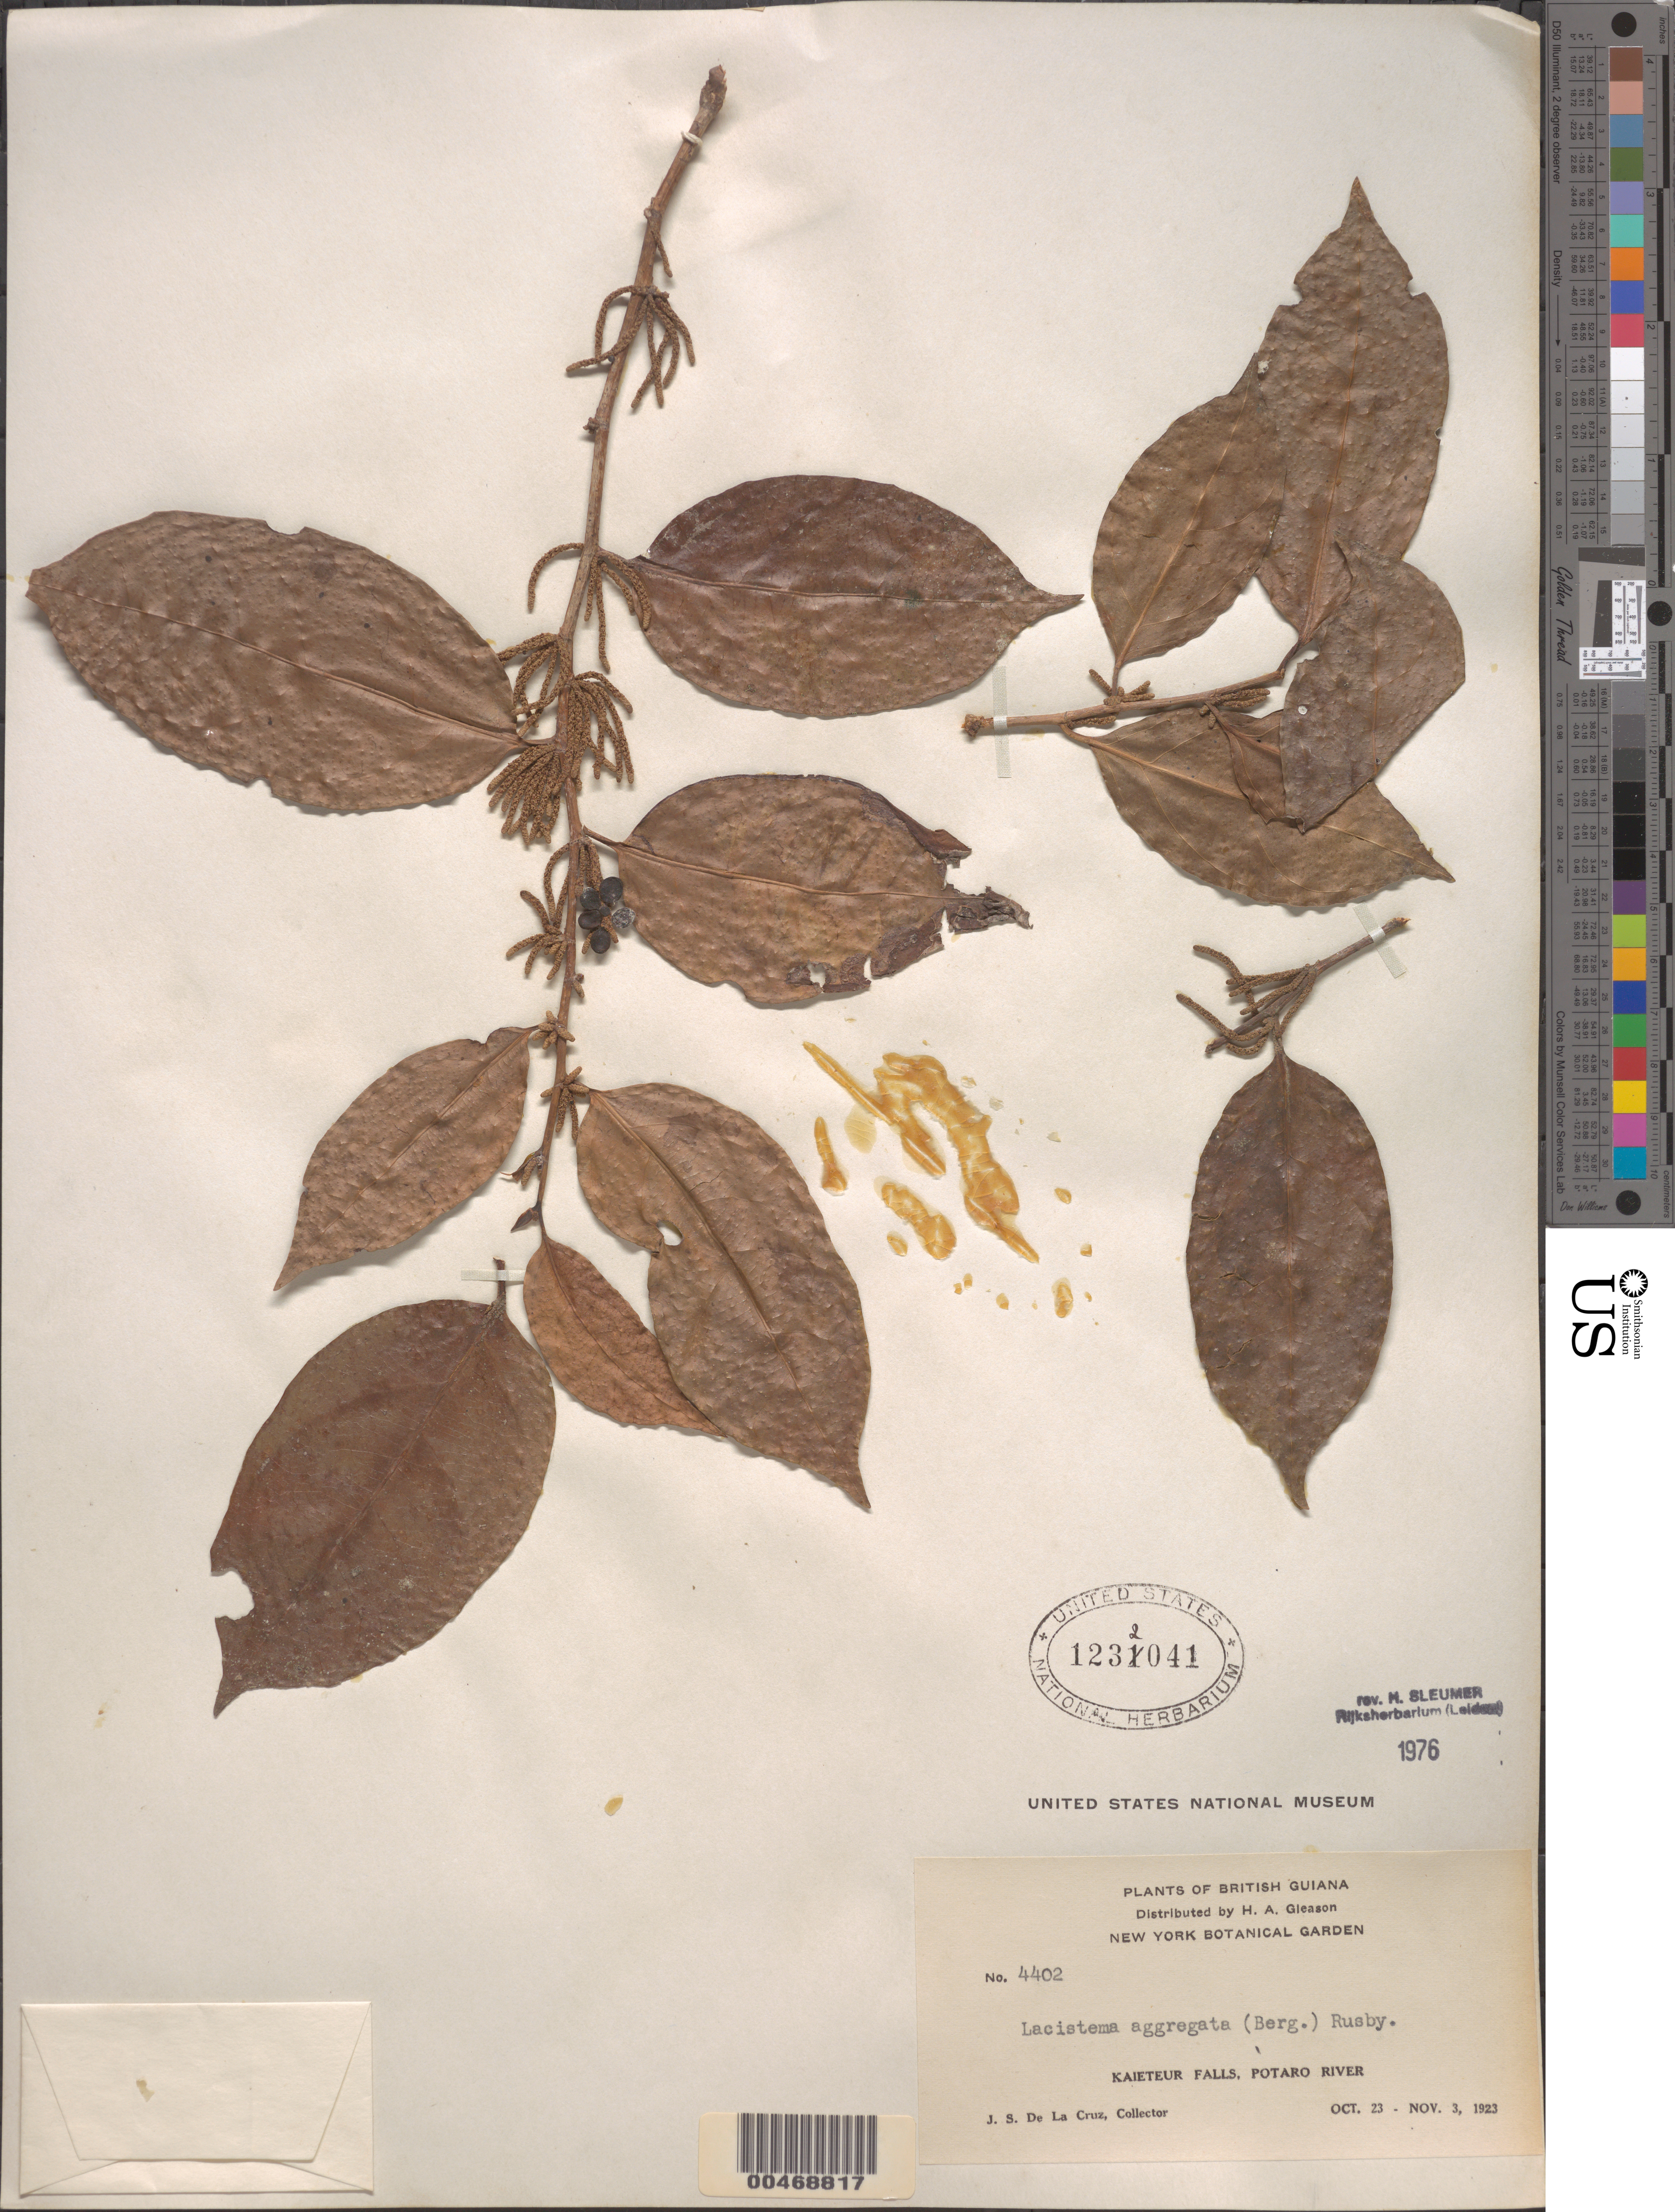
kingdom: Plantae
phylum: Tracheophyta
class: Magnoliopsida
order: Malpighiales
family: Lacistemataceae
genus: Lacistema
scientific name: Lacistema aggregatum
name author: (P.J. Bergius) Rusby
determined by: Sleumer, H. O.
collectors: J. S. de la Cruz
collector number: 4402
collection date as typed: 23-Oct-23 to 3-Nov-23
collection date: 1923-10-23/1923-11-03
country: Guyana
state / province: Potaro-Siparuni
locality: Kaieteur Falls, Potaro R.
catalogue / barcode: US 1232041